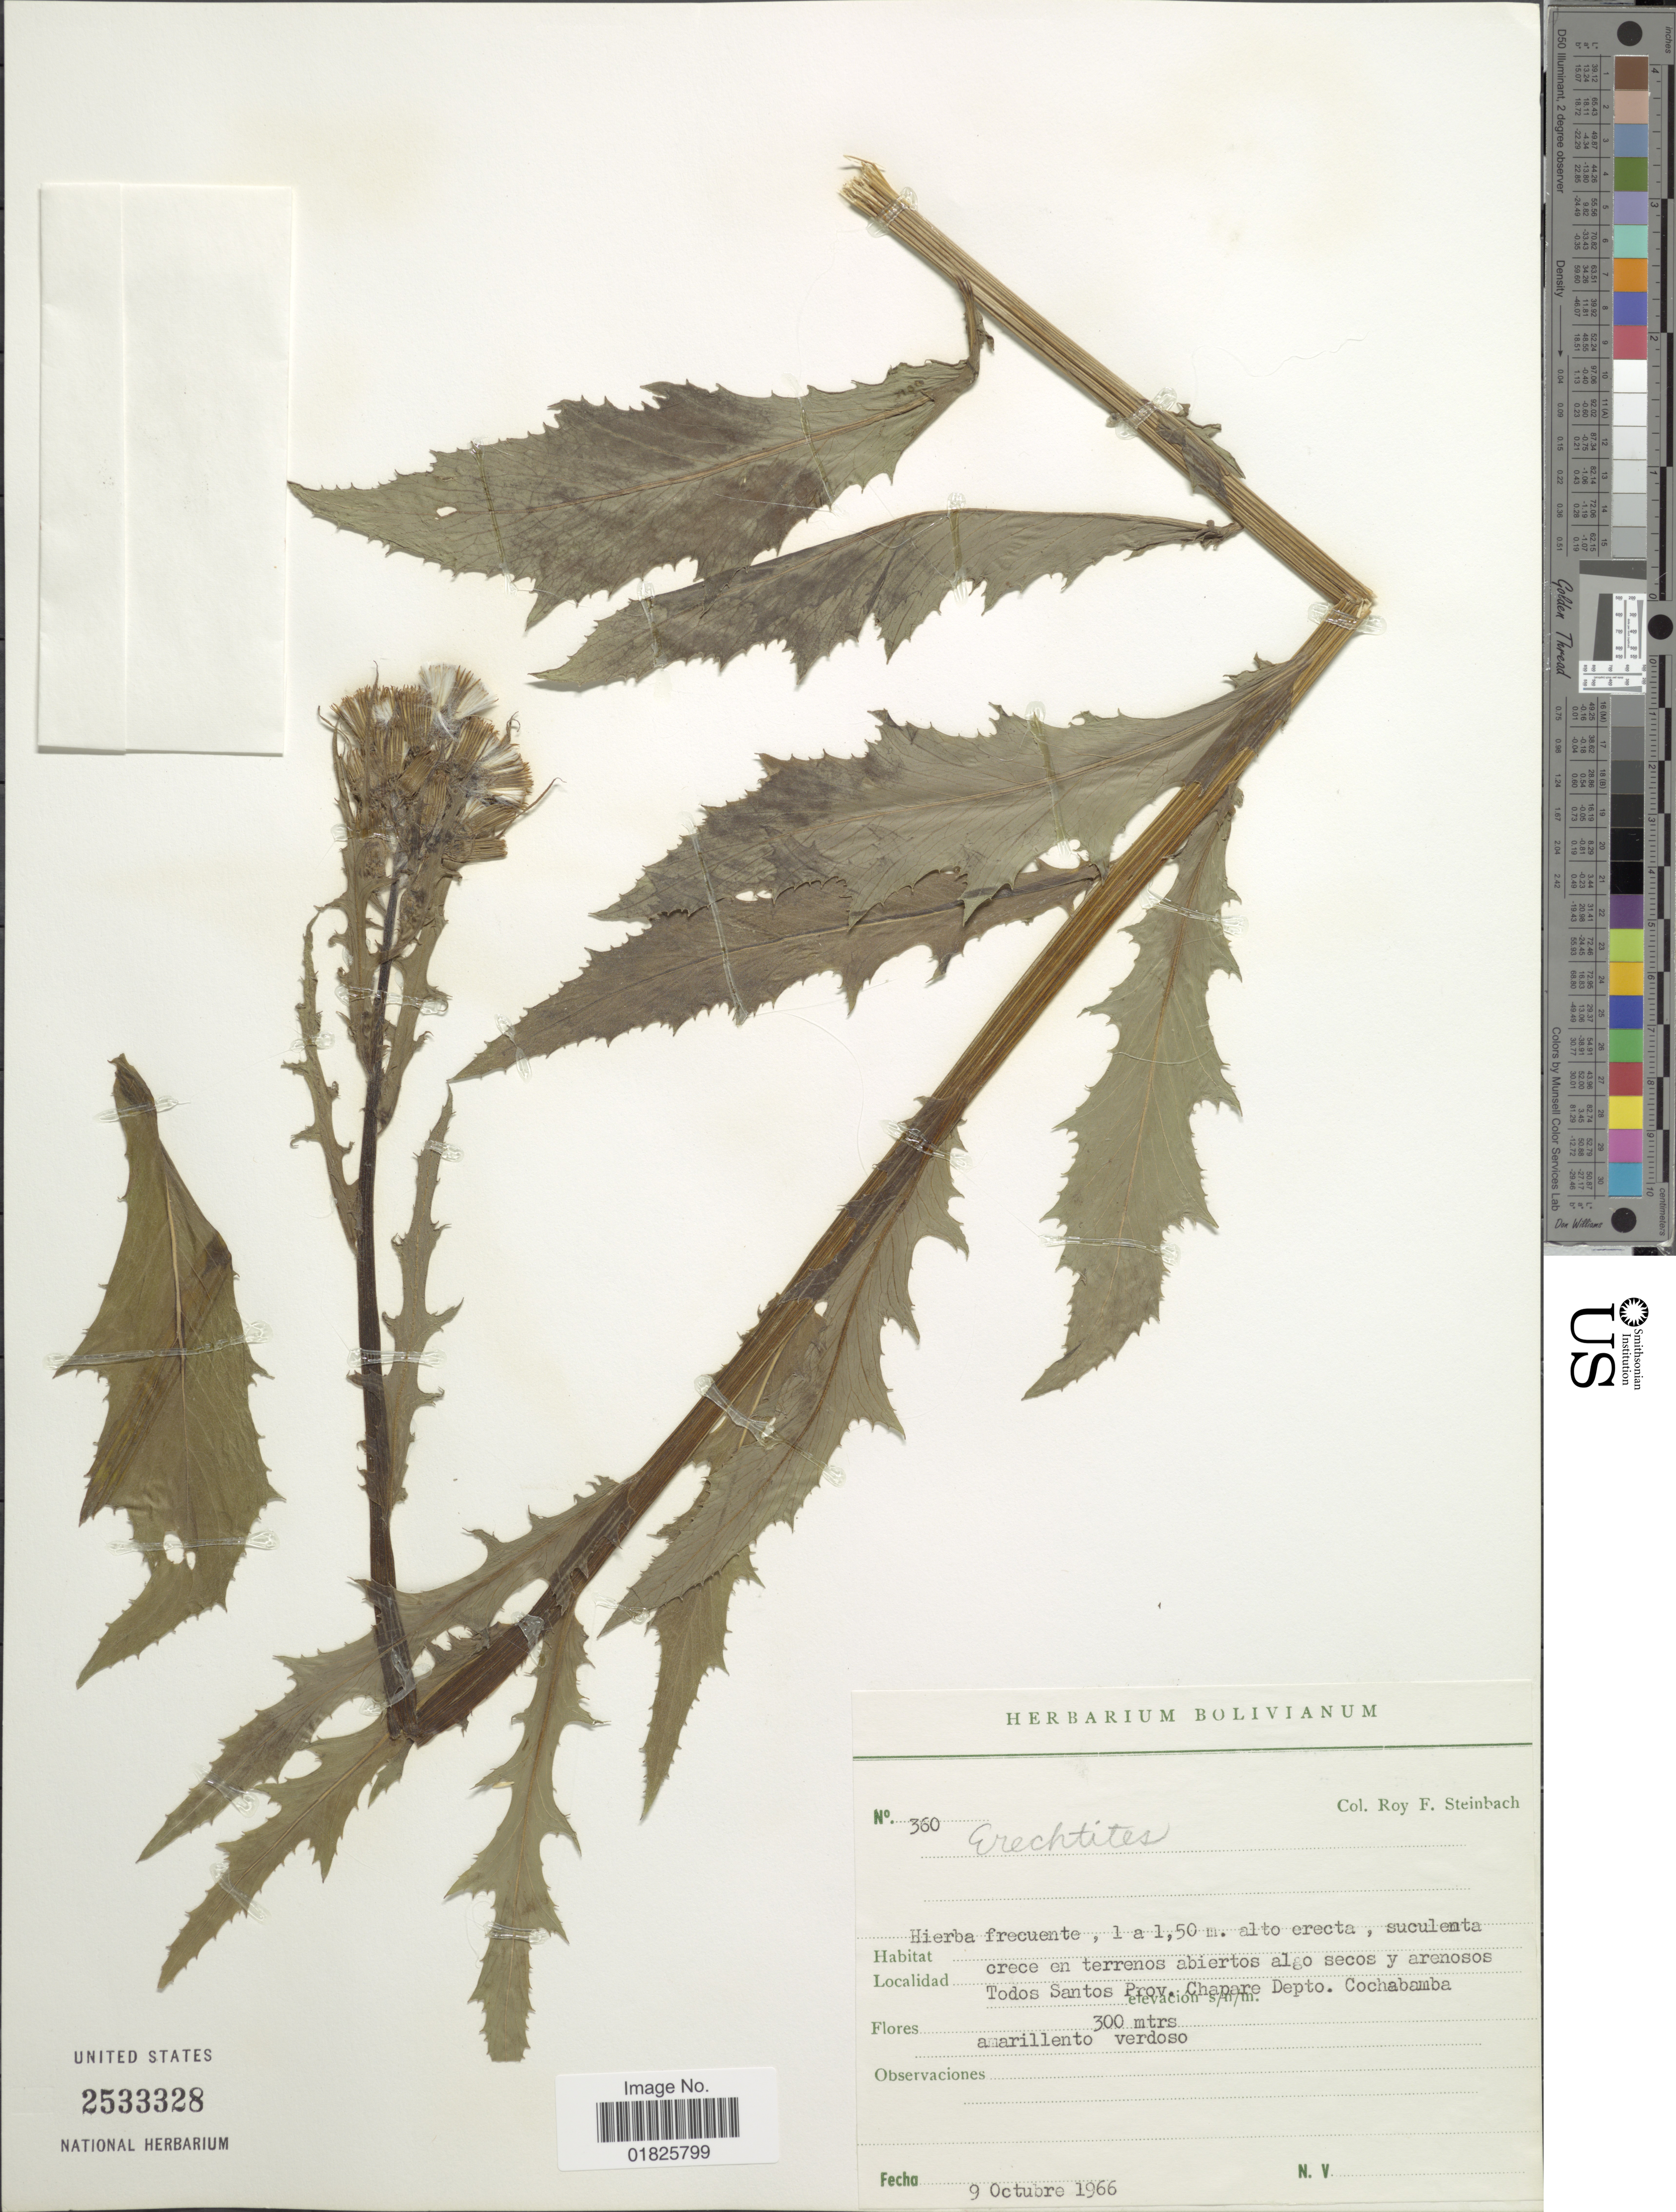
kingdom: Plantae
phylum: Tracheophyta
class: Magnoliopsida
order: Asterales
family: Asteraceae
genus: Erechtites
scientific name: Erechtites sp.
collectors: R. F. Steinbach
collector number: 360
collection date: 1966-10-09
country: Bolivia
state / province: Cochabamba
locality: Todos Santos, Prov. Chapare, Depto. Cochabamba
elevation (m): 300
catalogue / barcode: US 2533328